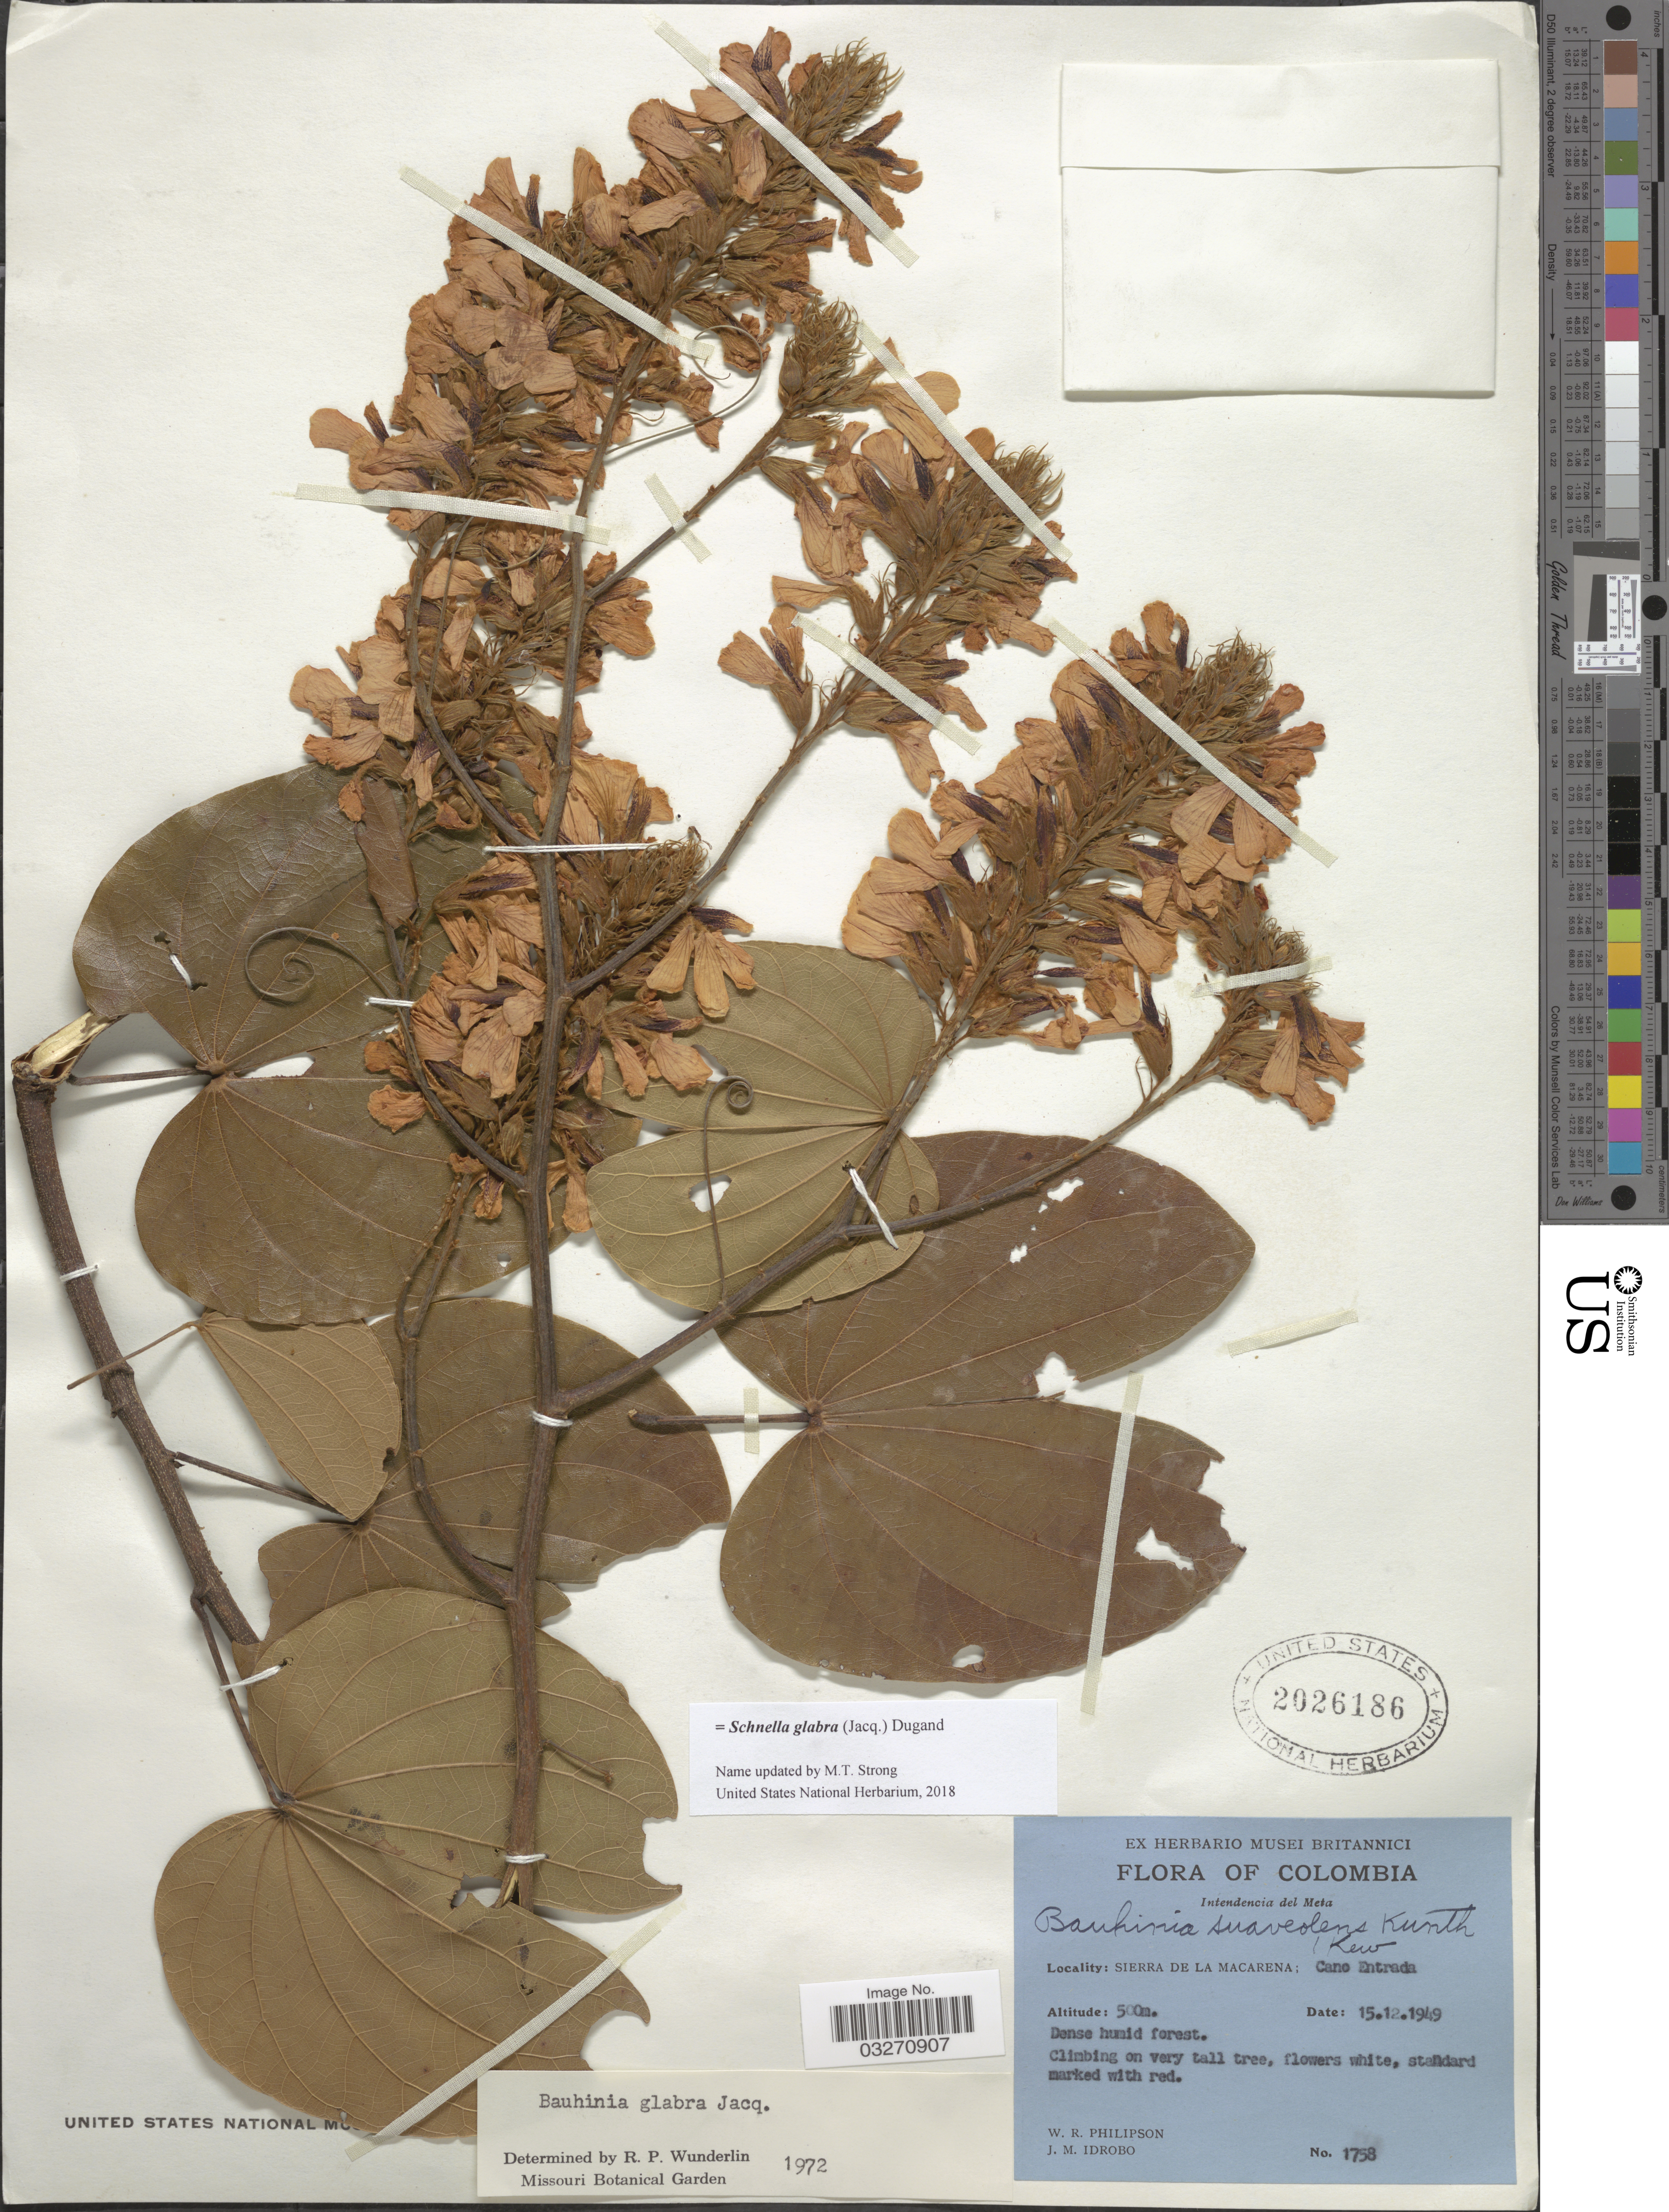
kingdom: Plantae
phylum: Tracheophyta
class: Magnoliopsida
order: Fabales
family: Fabaceae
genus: Schnella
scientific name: Schnella glabra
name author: (Jacq.) Dugand G.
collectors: W. R. Philipson & J. M. Idrobo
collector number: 1758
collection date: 1949-12-15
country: Colombia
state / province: Meta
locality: Intendencia del Meta, Sierra de La Macarena; Cano Entrada.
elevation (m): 500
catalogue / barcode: US 2026186